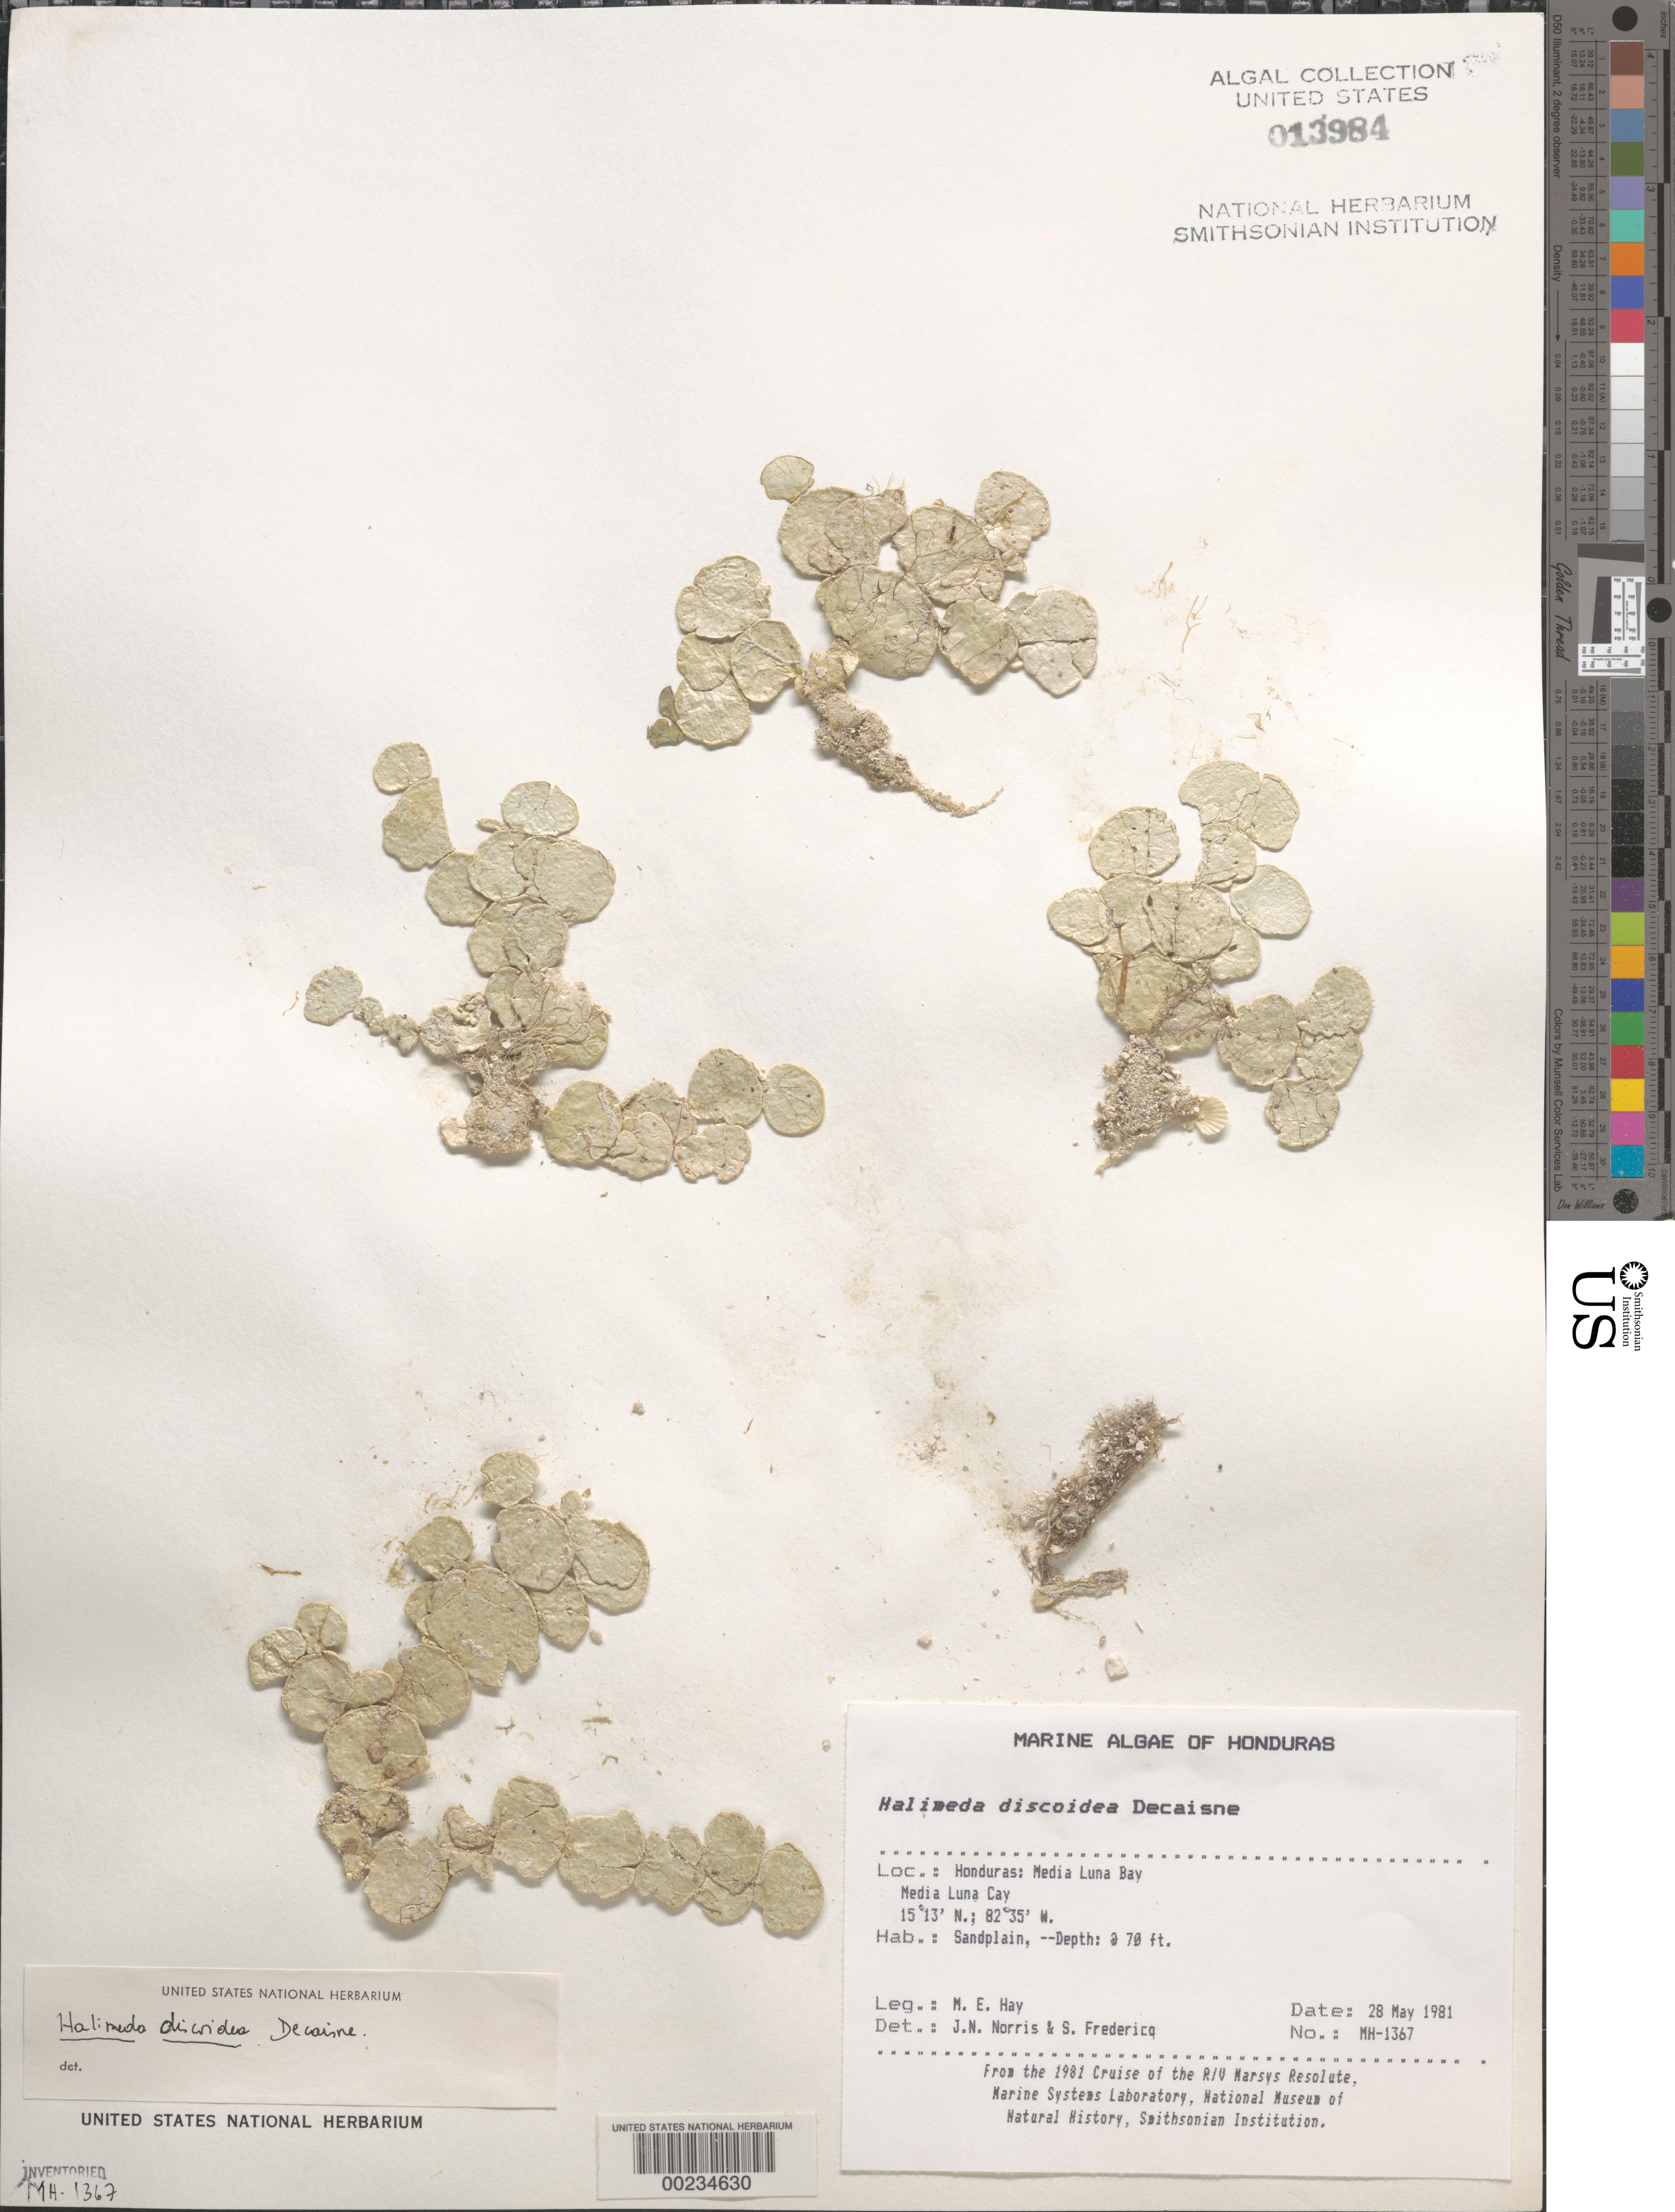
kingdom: Plantae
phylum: Chlorophyta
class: Ulvophyceae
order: Bryopsidales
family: Halimedaceae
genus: Halimeda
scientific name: Halimeda discoidea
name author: Decne.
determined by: Norris, J. N.; Fredericq, S.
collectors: M. E. Hay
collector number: MEH-1367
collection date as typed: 28 May 1981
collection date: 1981-05-28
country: Honduras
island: Media Luna Cay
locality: Media Luna Bay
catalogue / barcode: US 13984